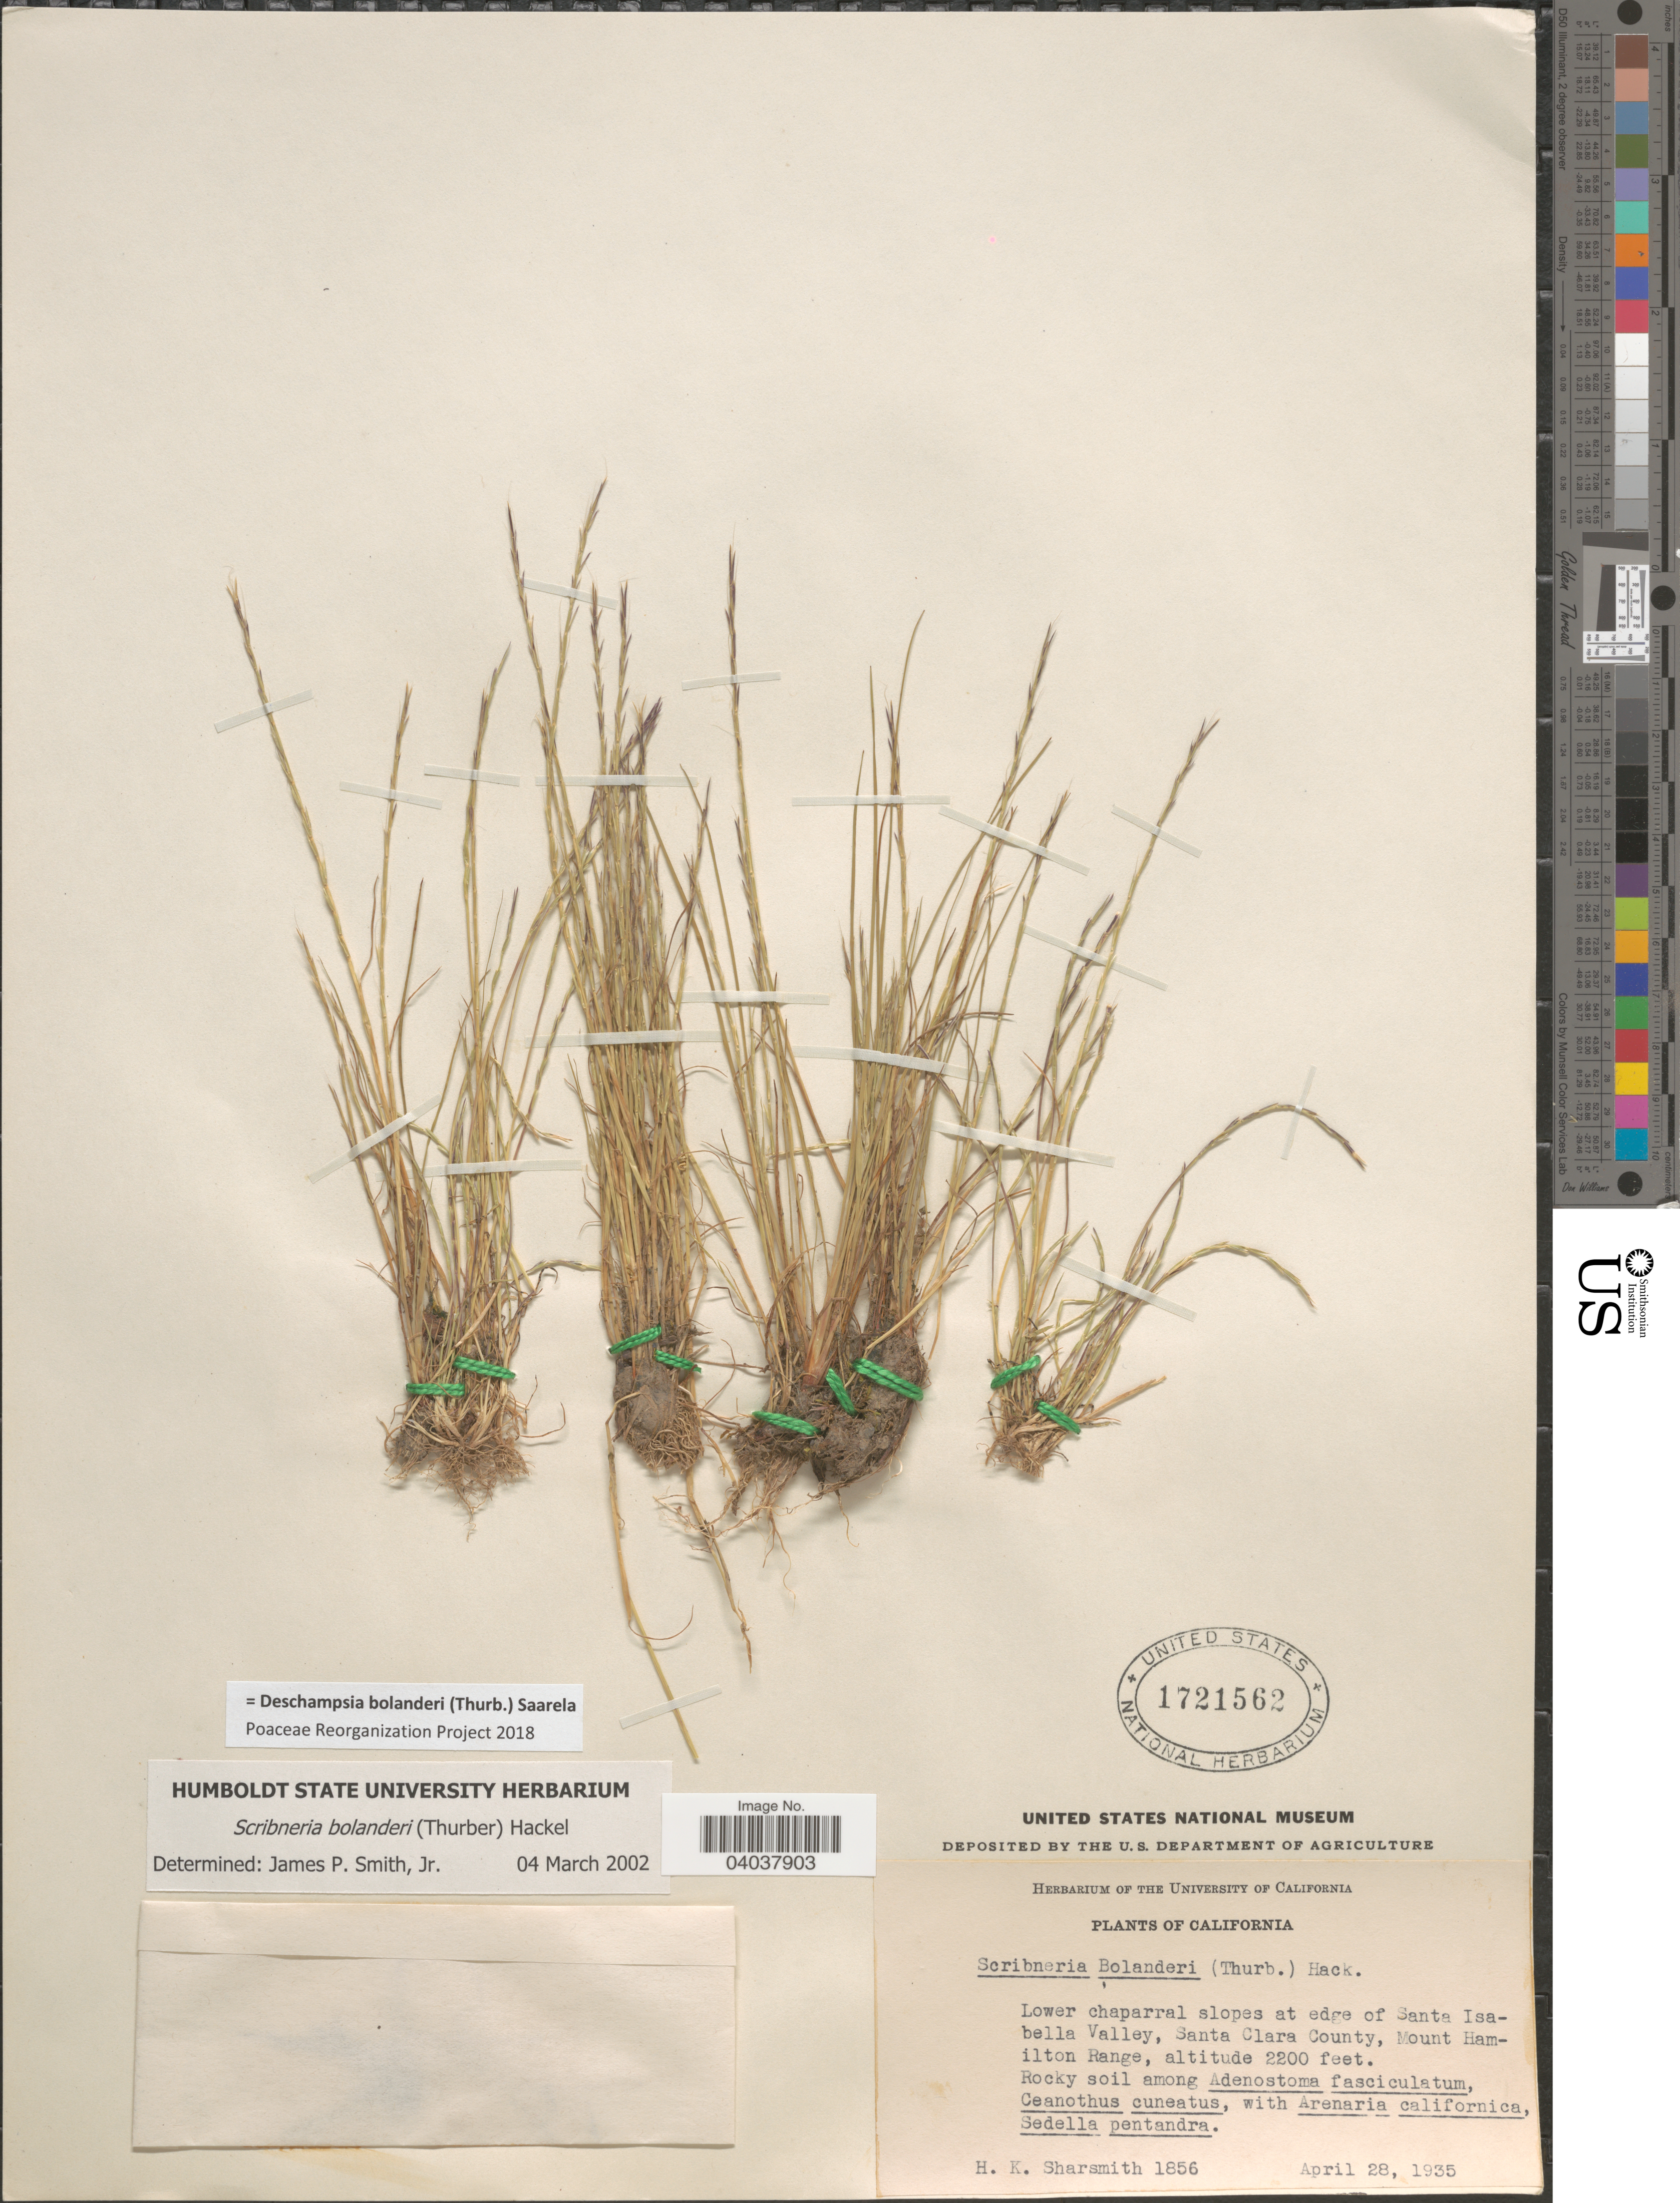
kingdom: Plantae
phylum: Tracheophyta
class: Liliopsida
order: Poales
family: Poaceae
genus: Deschampsia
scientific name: Deschampsia bolanderi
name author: (Thurb.) Saarela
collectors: H. Sharsmith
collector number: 1856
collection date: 1935-04-28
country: United States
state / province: California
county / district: Santa Clara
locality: Lower chaparral slopes at edge of Santa Isabella Valley, Santa Clara County, Mount Hamilton Range.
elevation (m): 671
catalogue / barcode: US 1721562